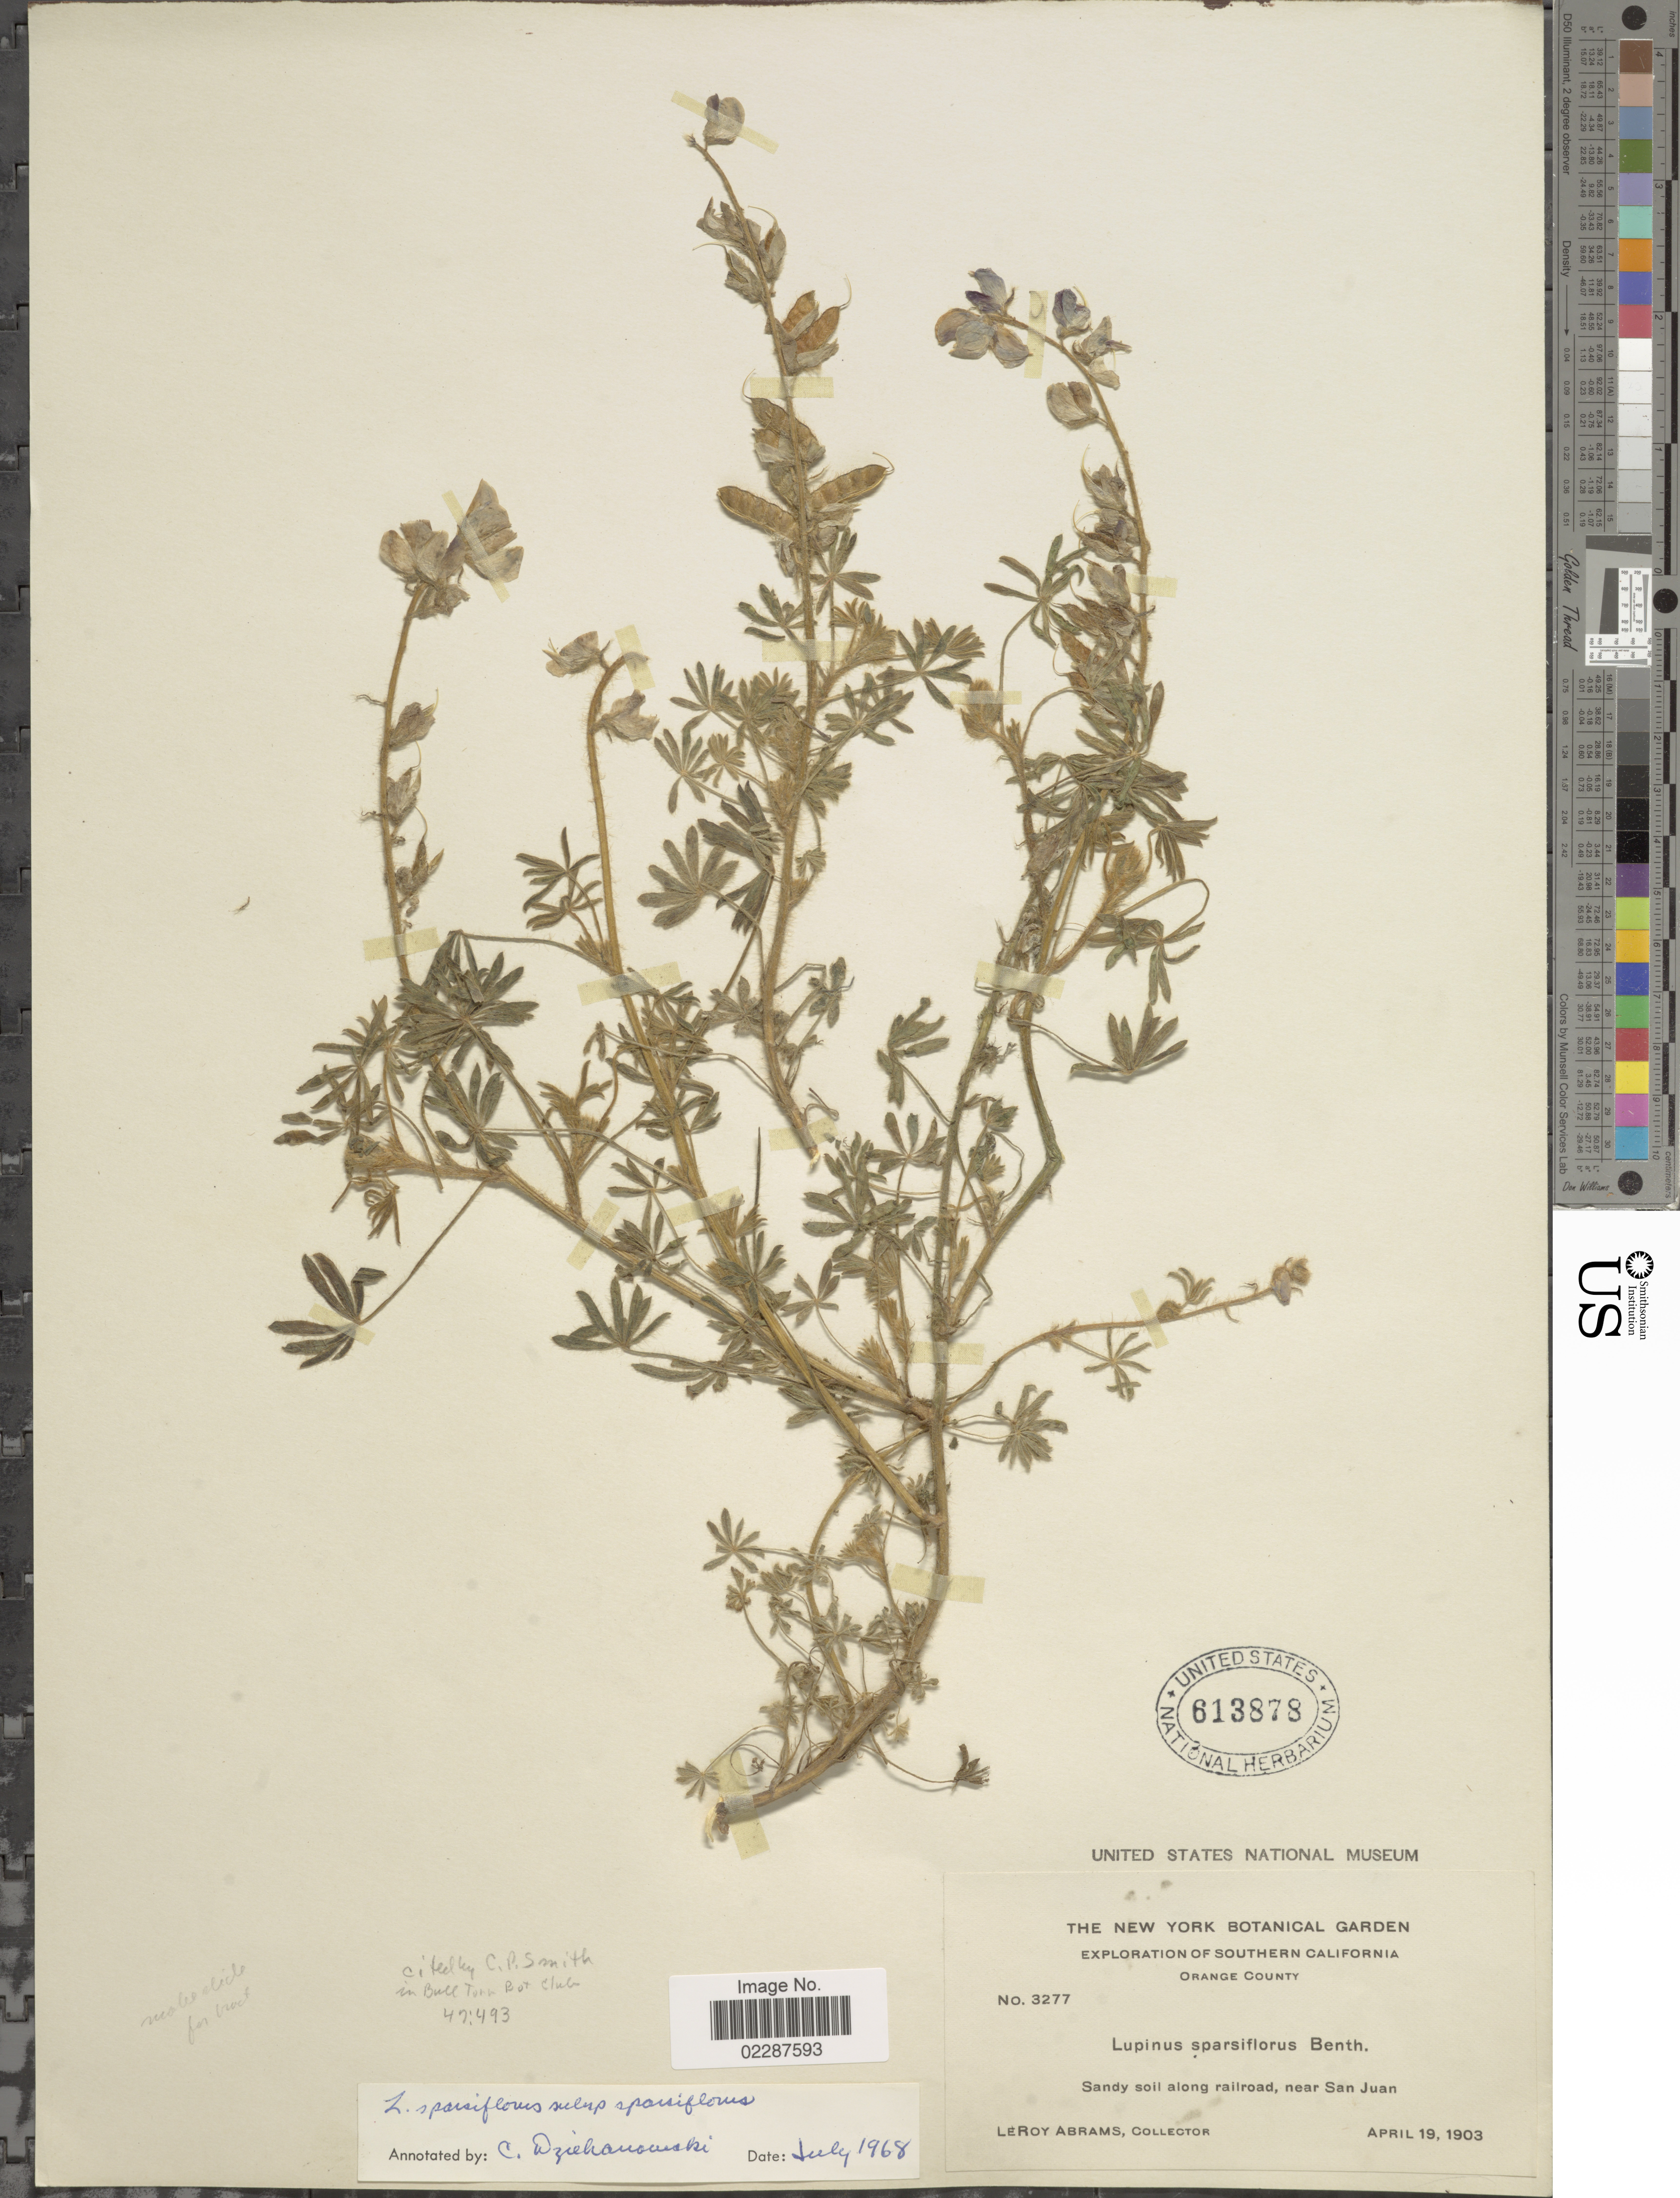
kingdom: Plantae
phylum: Tracheophyta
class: Magnoliopsida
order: Fabales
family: Fabaceae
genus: Lupinus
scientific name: Lupinus sparsiflorus subsp. sparsiflorus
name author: Benth.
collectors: L. Abrams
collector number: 3277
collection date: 1903-04-19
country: United States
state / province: California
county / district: Orange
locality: Southern California, Orange County, Sandy soil along railroad, near San Juan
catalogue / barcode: US 613878